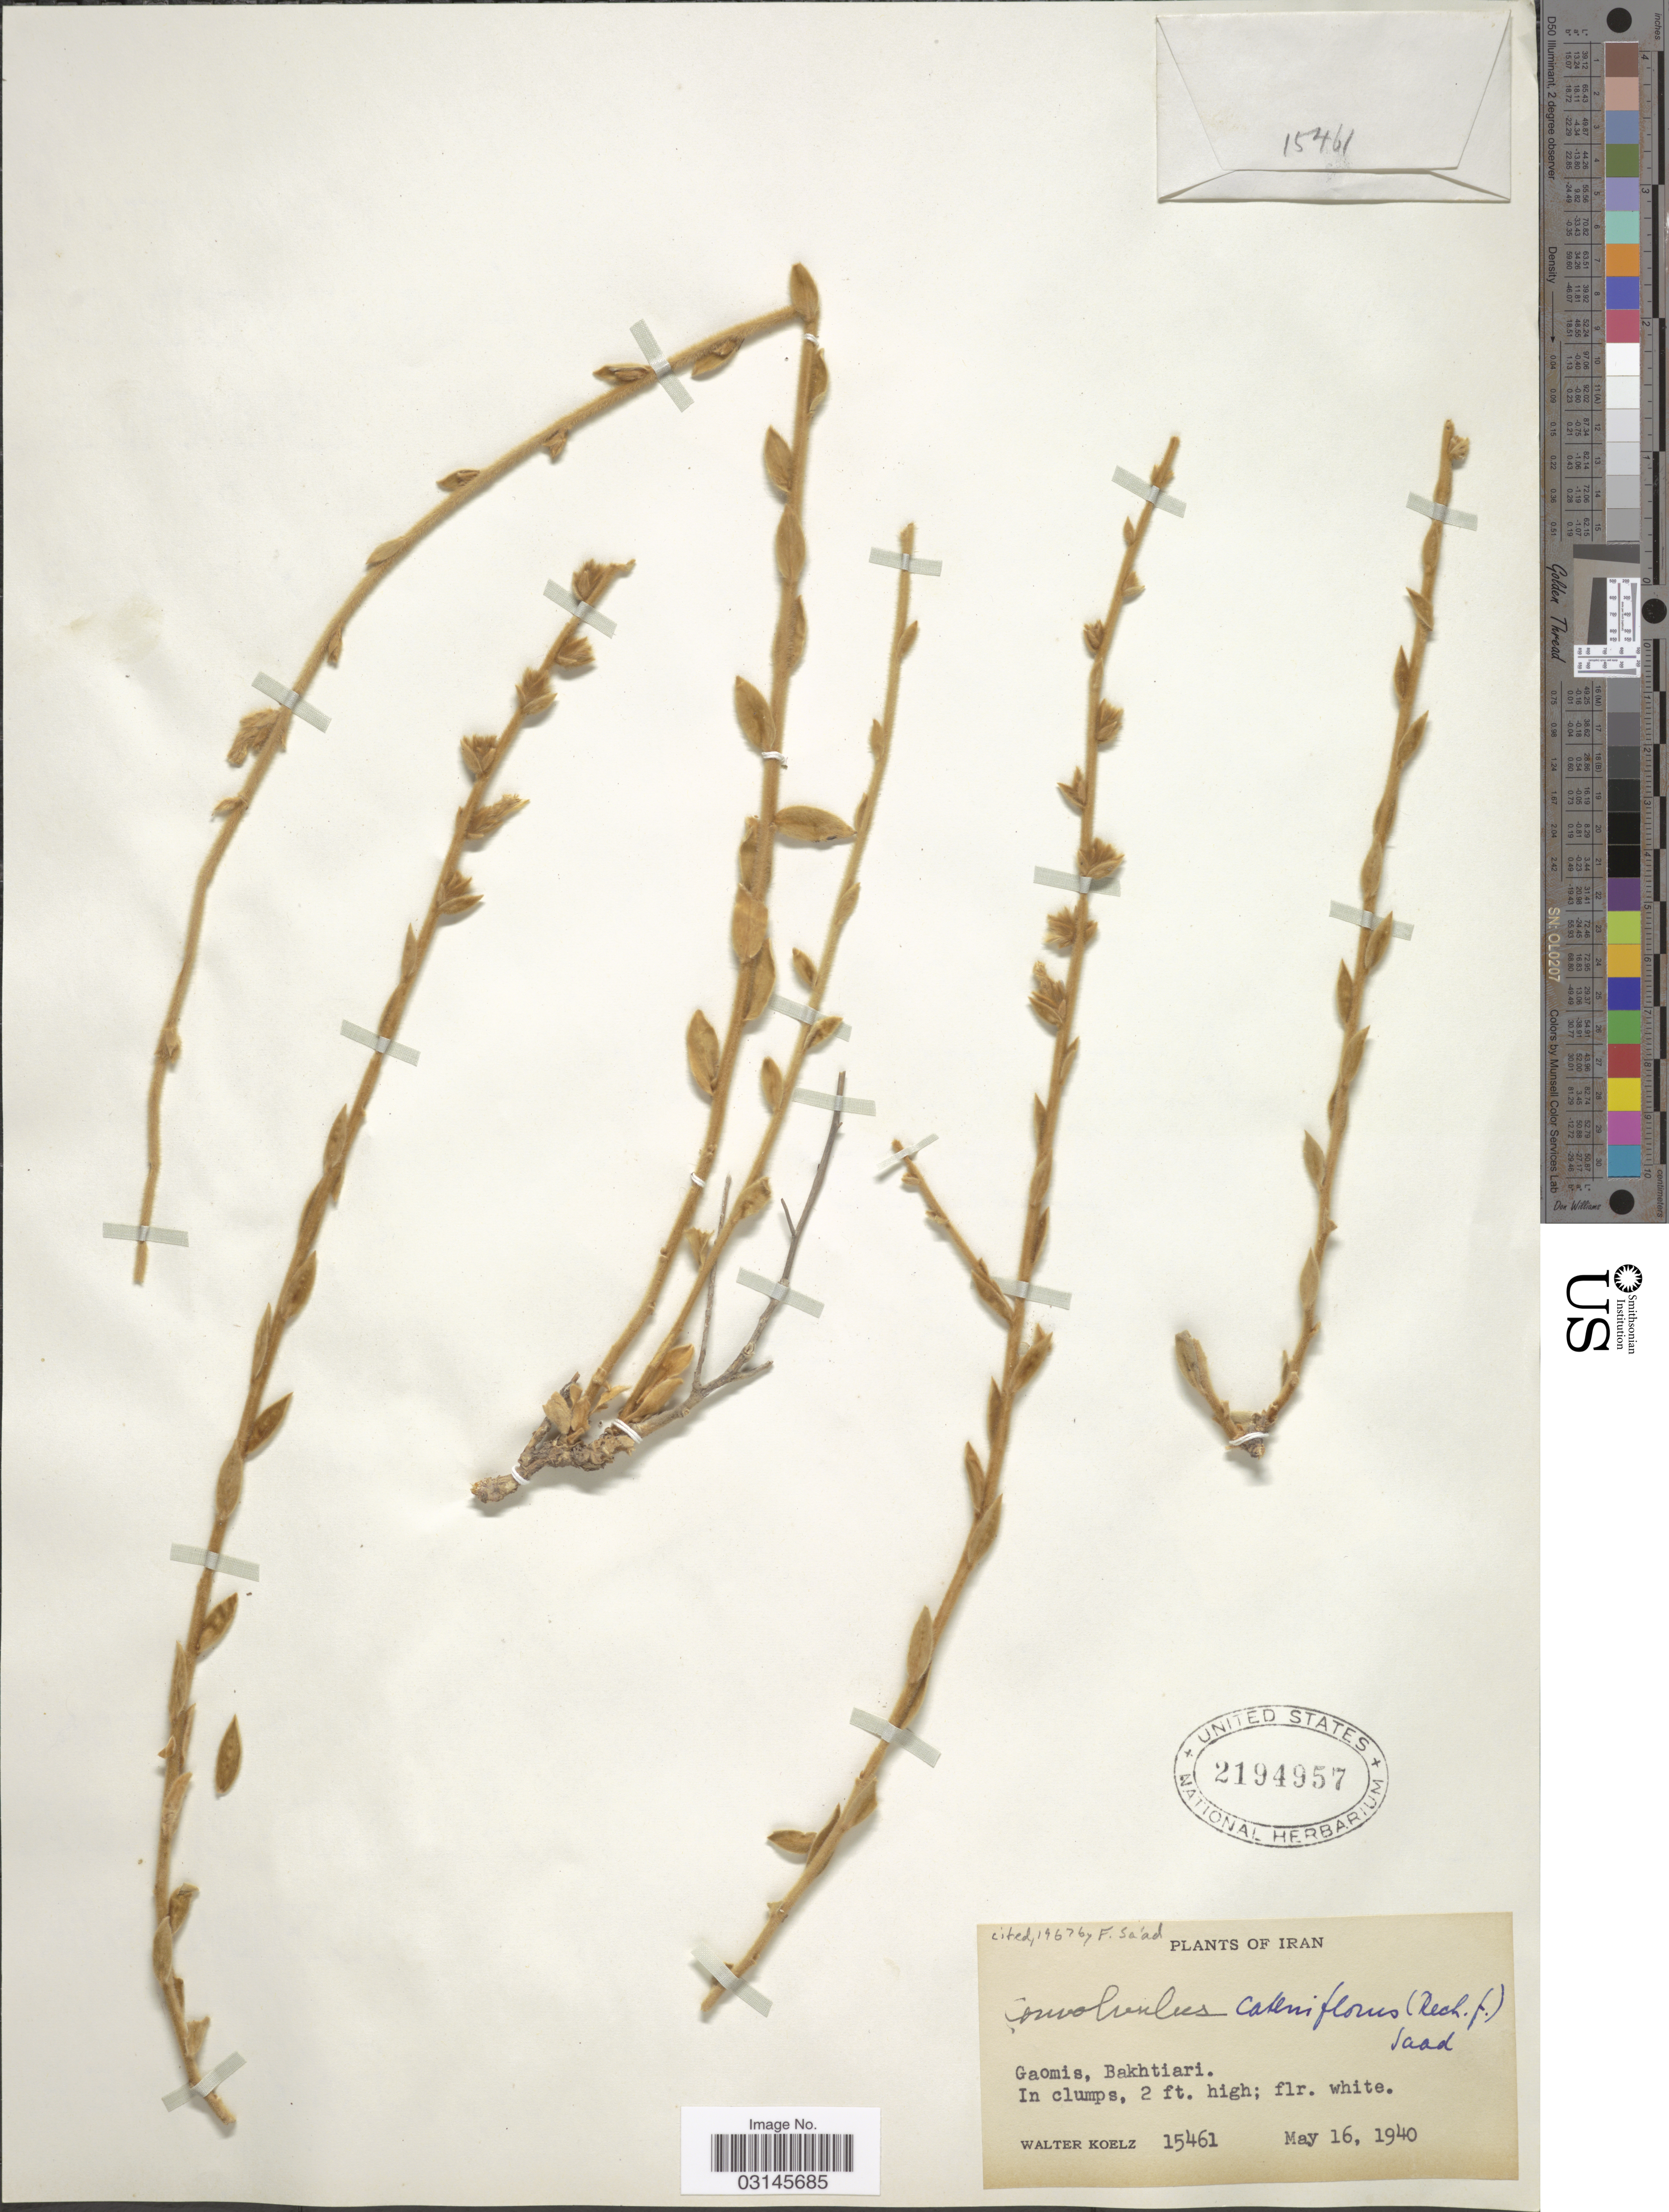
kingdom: Plantae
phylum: Tracheophyta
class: Magnoliopsida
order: Solanales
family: Convolvulaceae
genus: Convolvulus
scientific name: Convolvulus cateniflorus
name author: Sa'ad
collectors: W. N. Koelz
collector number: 15461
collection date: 1940-05-16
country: Iran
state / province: Chahar Mahaal and Bakhtiari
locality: Gaomis, Bakhtiari.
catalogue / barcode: US 2194957